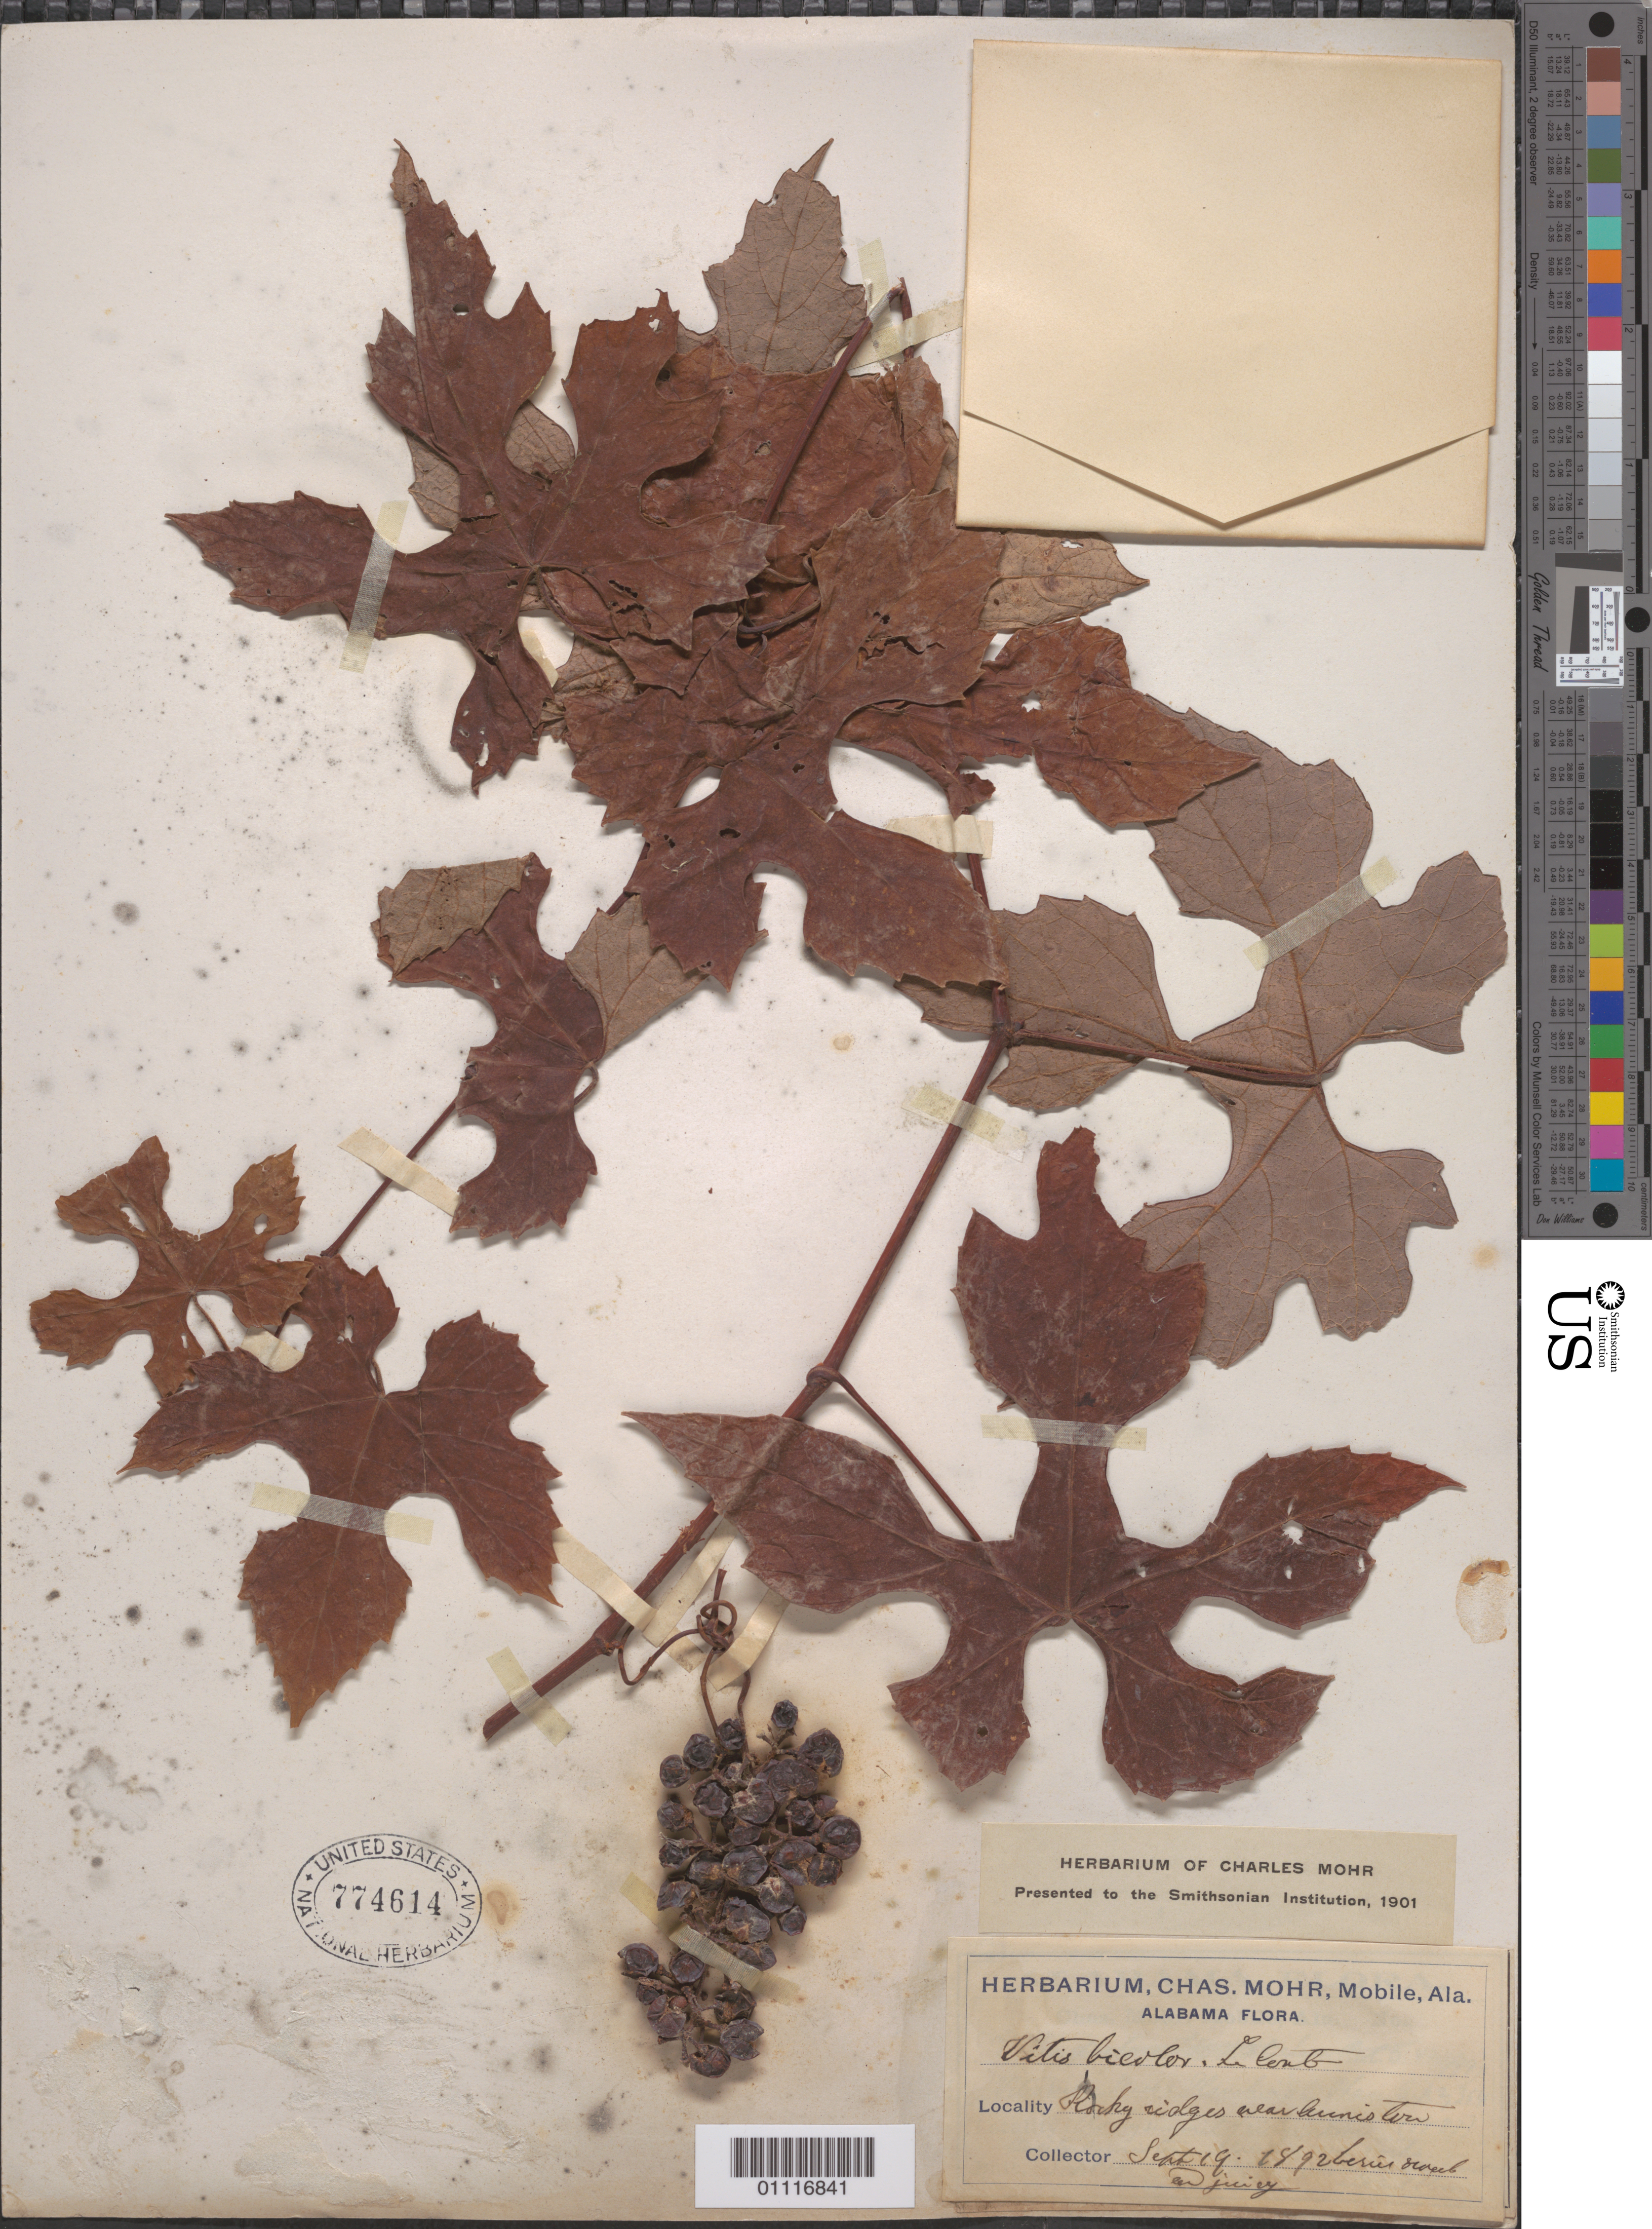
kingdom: Plantae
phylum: Tracheophyta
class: Magnoliopsida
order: Vitales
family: Vitaceae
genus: Vitis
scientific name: Vitis bicolor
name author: Leconte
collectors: ex herb. C. Mohr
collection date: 1892-09-19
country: United States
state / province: Alabama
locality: Rocky ridges near Anniston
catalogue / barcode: US 774614